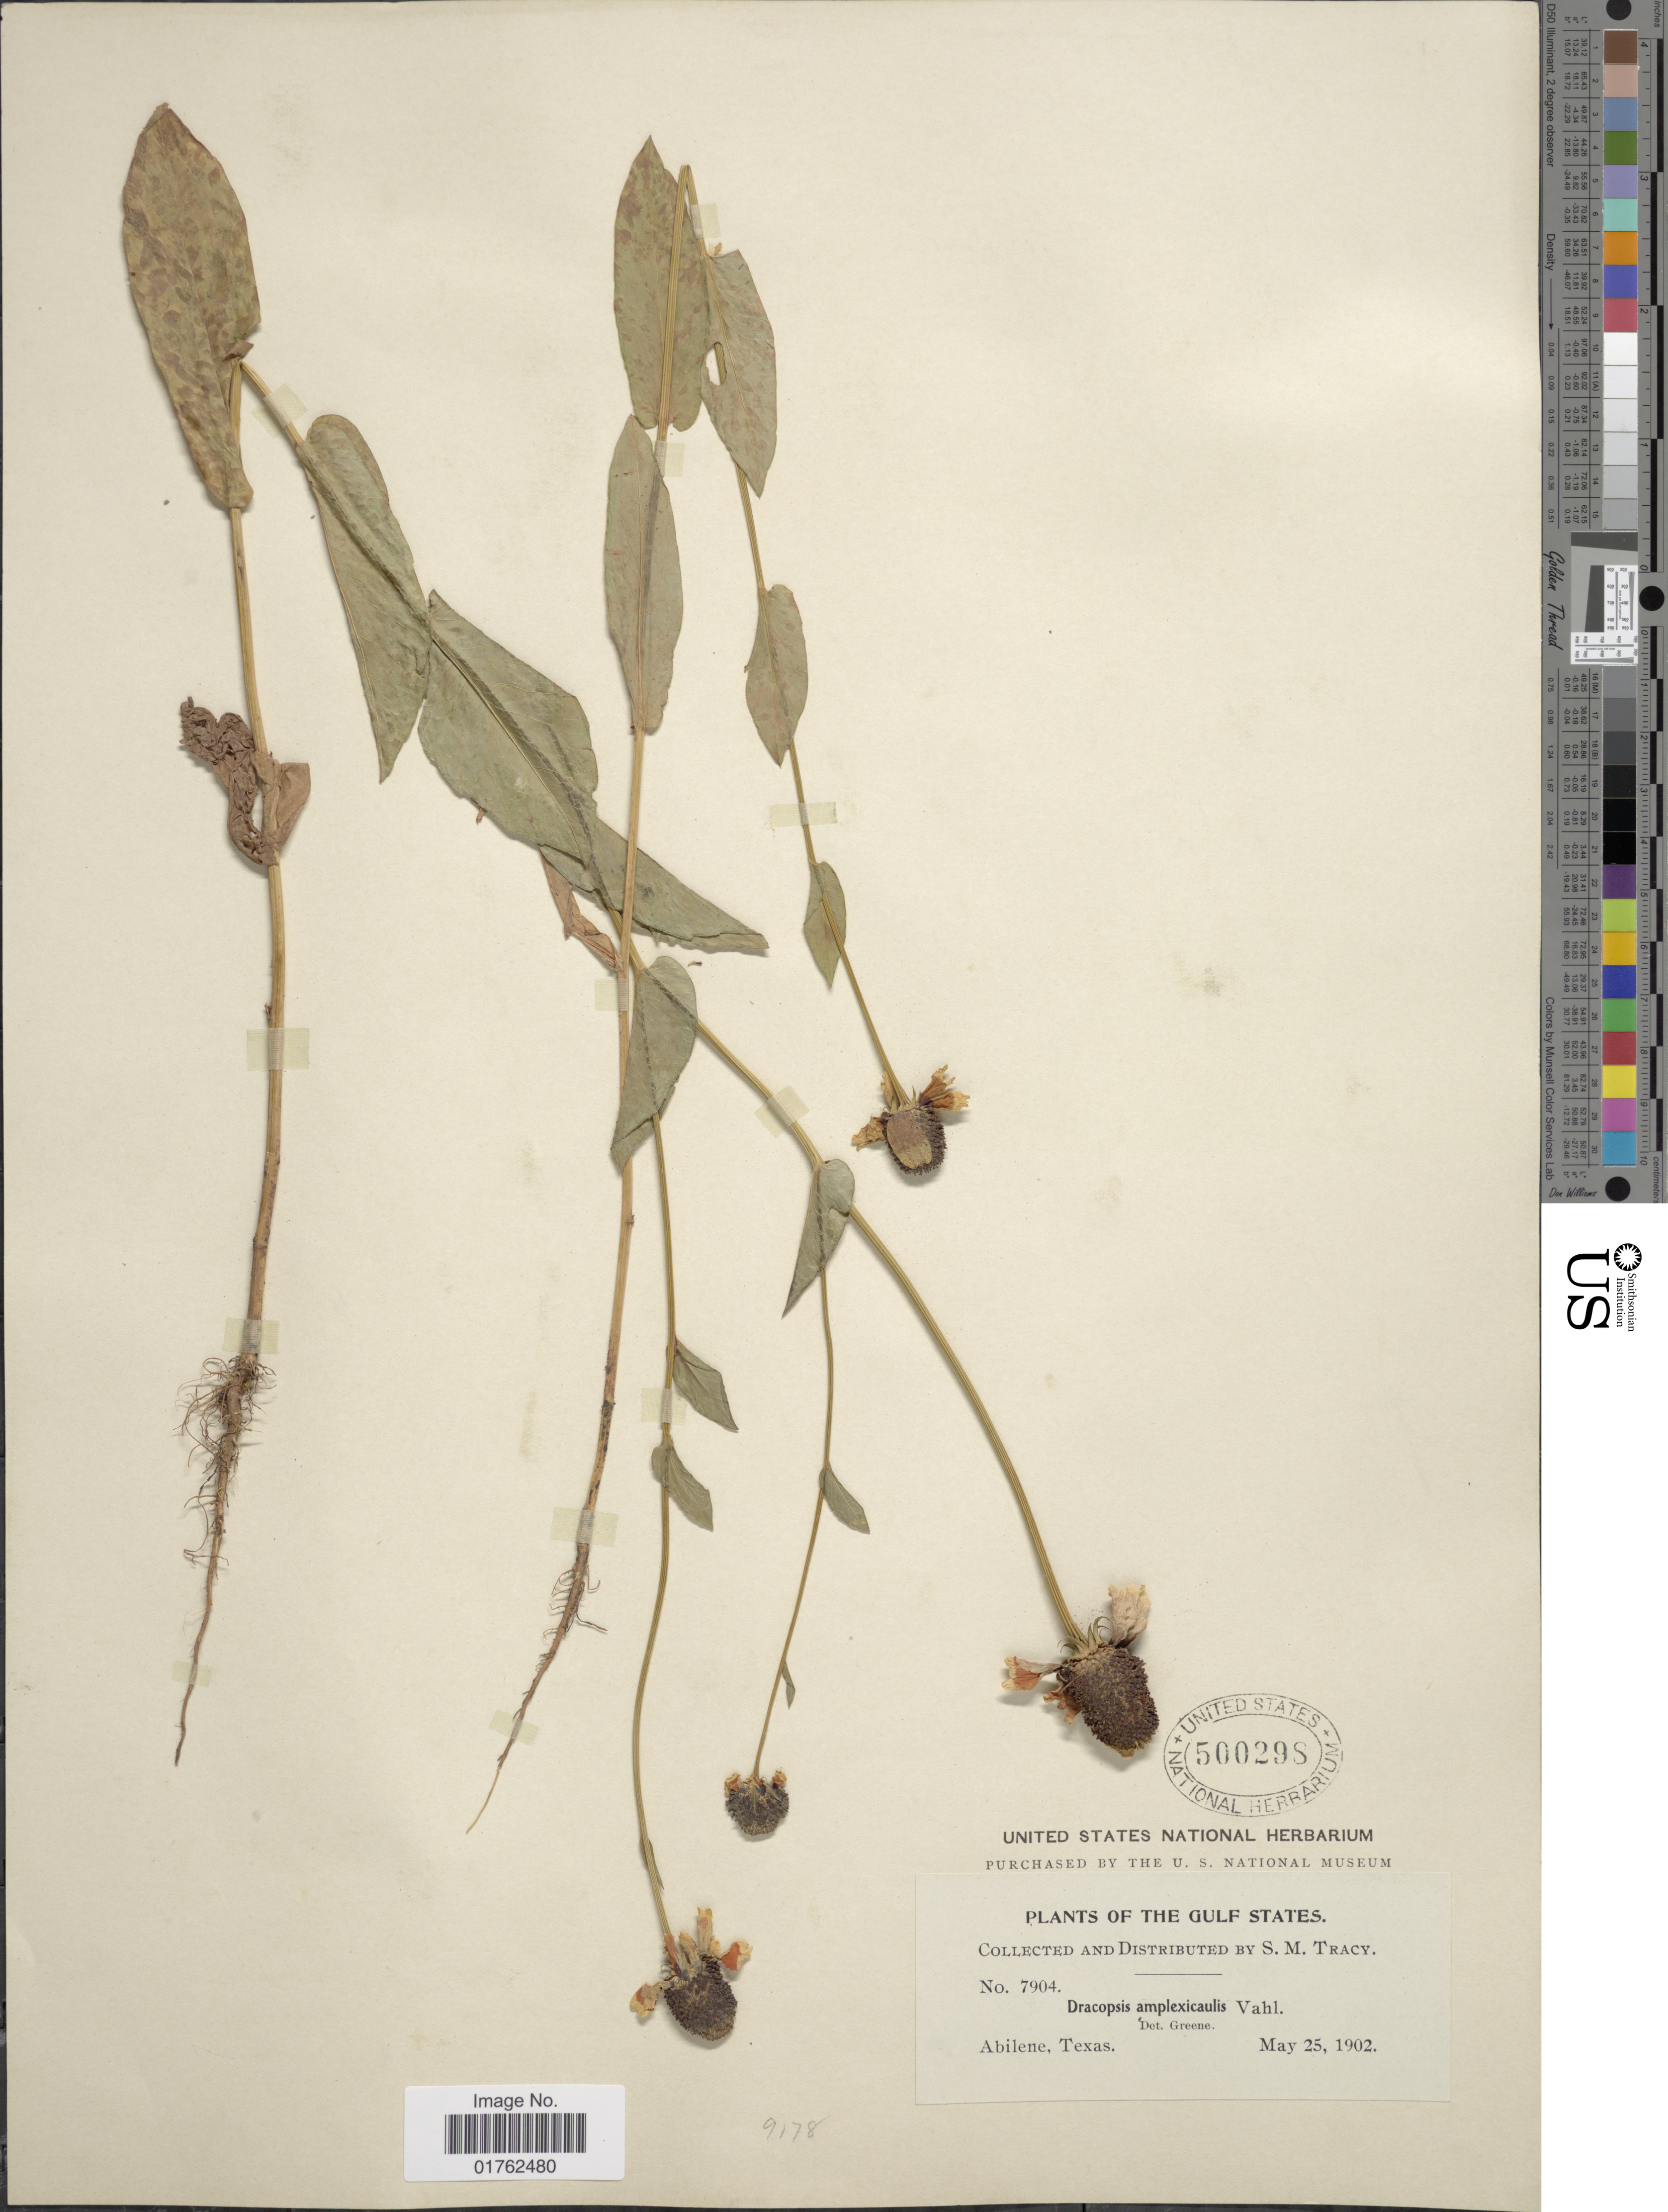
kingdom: Plantae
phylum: Tracheophyta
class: Magnoliopsida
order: Asterales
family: Asteraceae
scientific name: Dracopis amplexicaulis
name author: (Vahl) Cass.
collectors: S. M. Tracy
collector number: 7904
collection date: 1902-05-25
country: United States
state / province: Texas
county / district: Taylor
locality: Abilene, Gulf States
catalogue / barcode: US 500298